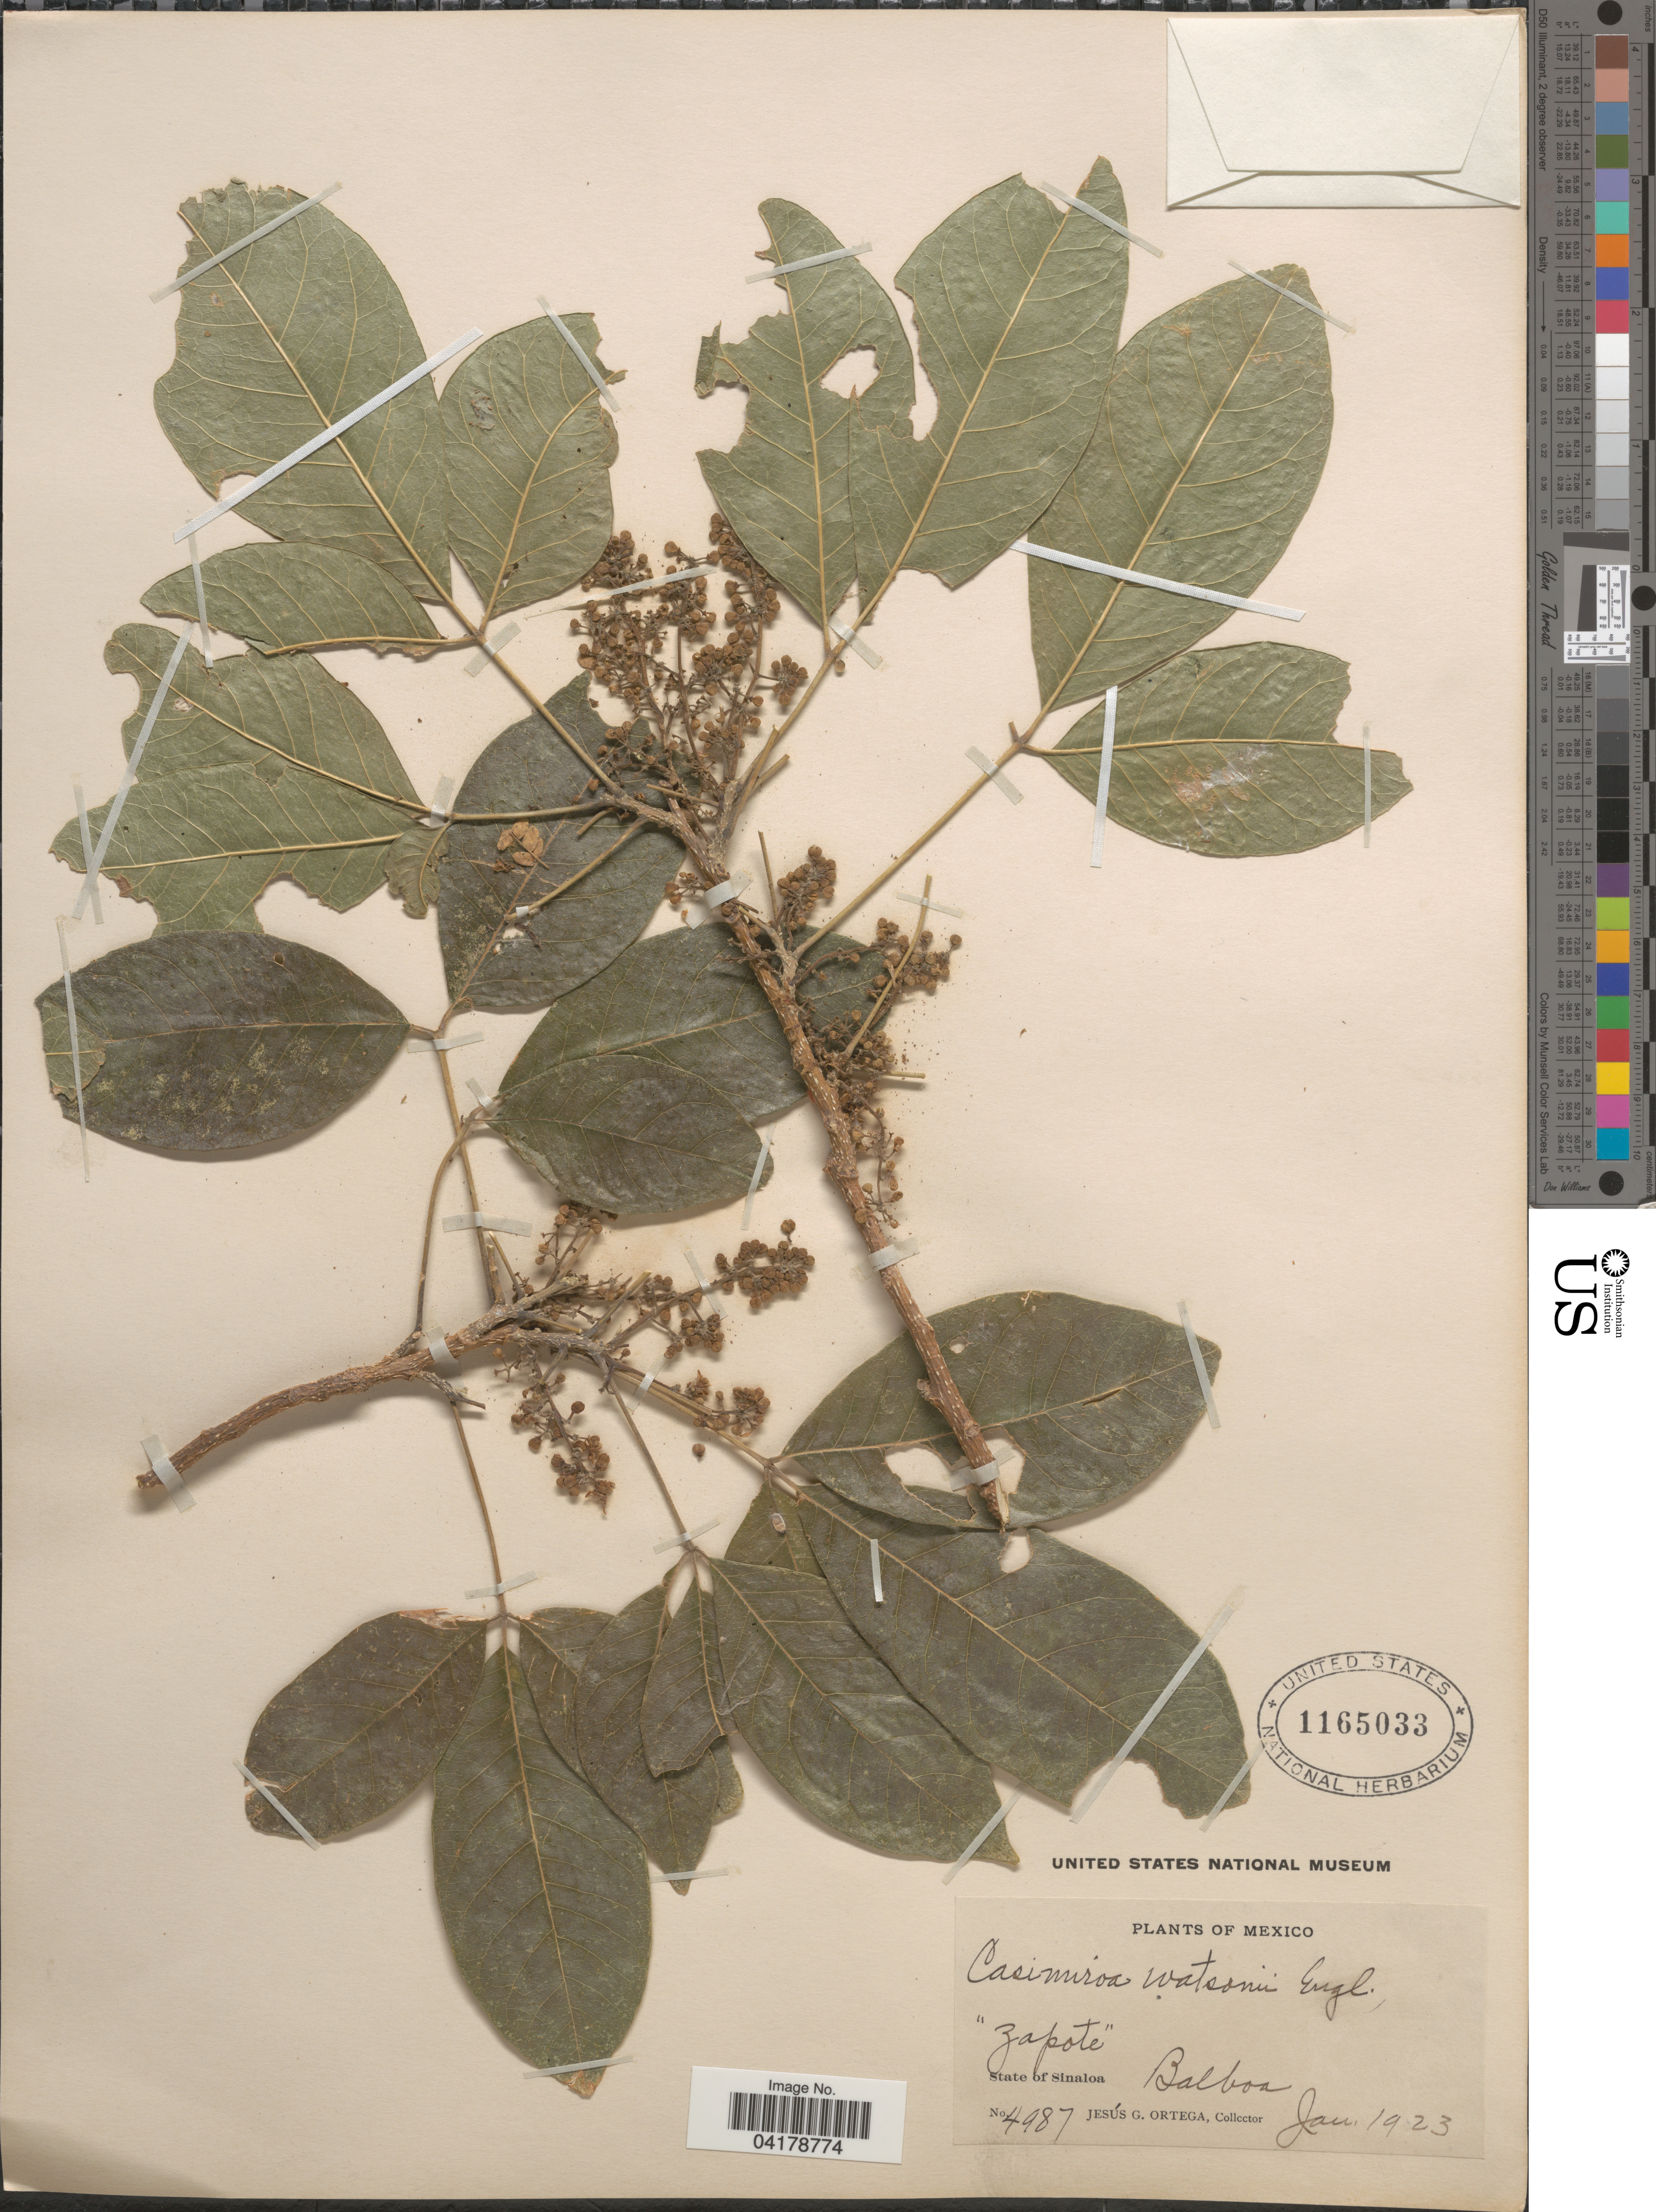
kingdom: Plantae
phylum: Tracheophyta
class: Magnoliopsida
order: Sapindales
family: Rutaceae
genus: Casimiroa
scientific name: Casimiroa watsonii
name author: Engl.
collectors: J. Ortega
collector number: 4987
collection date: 1923-01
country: Mexico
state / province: Sinaloa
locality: Balboa.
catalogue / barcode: US 116503